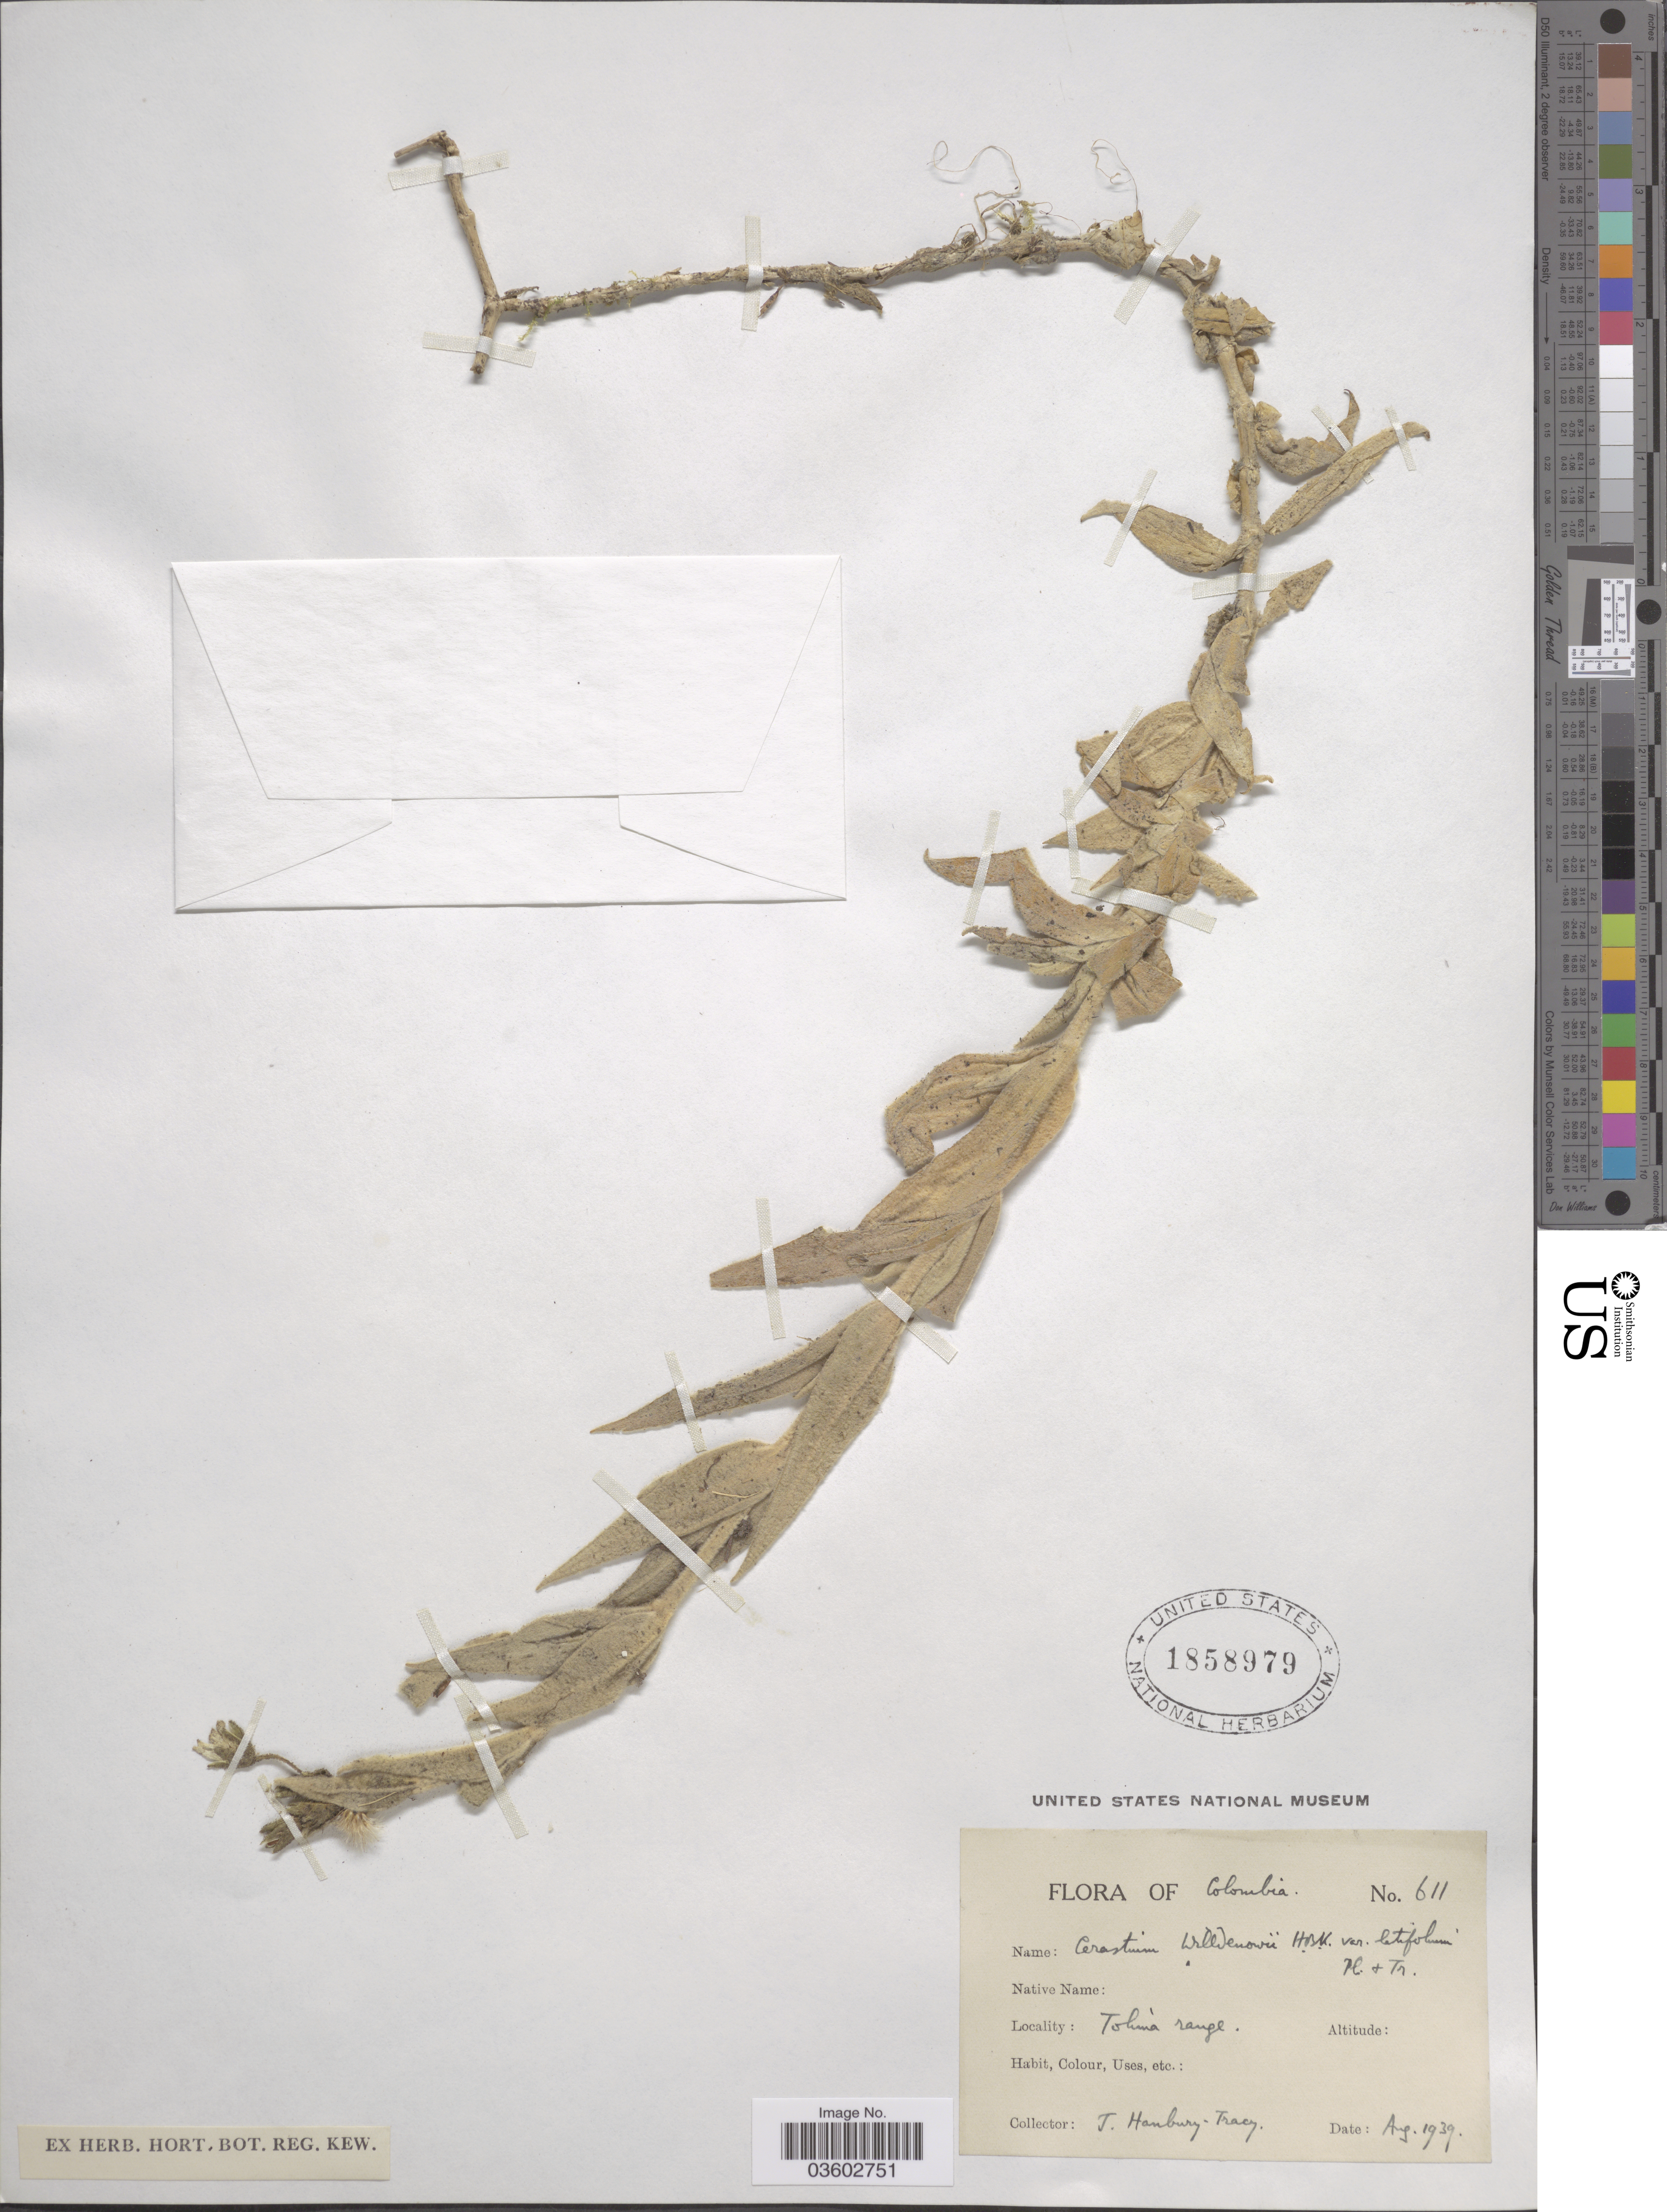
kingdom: Plantae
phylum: Tracheophyta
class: Magnoliopsida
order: Caryophyllales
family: Caryophyllaceae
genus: Cerastium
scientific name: Cerastium willdenowii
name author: Kunth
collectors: J. Hanbury-Tracy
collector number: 611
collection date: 1939-08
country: Colombia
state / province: Tolima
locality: Tolima range.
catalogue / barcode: US 1858979